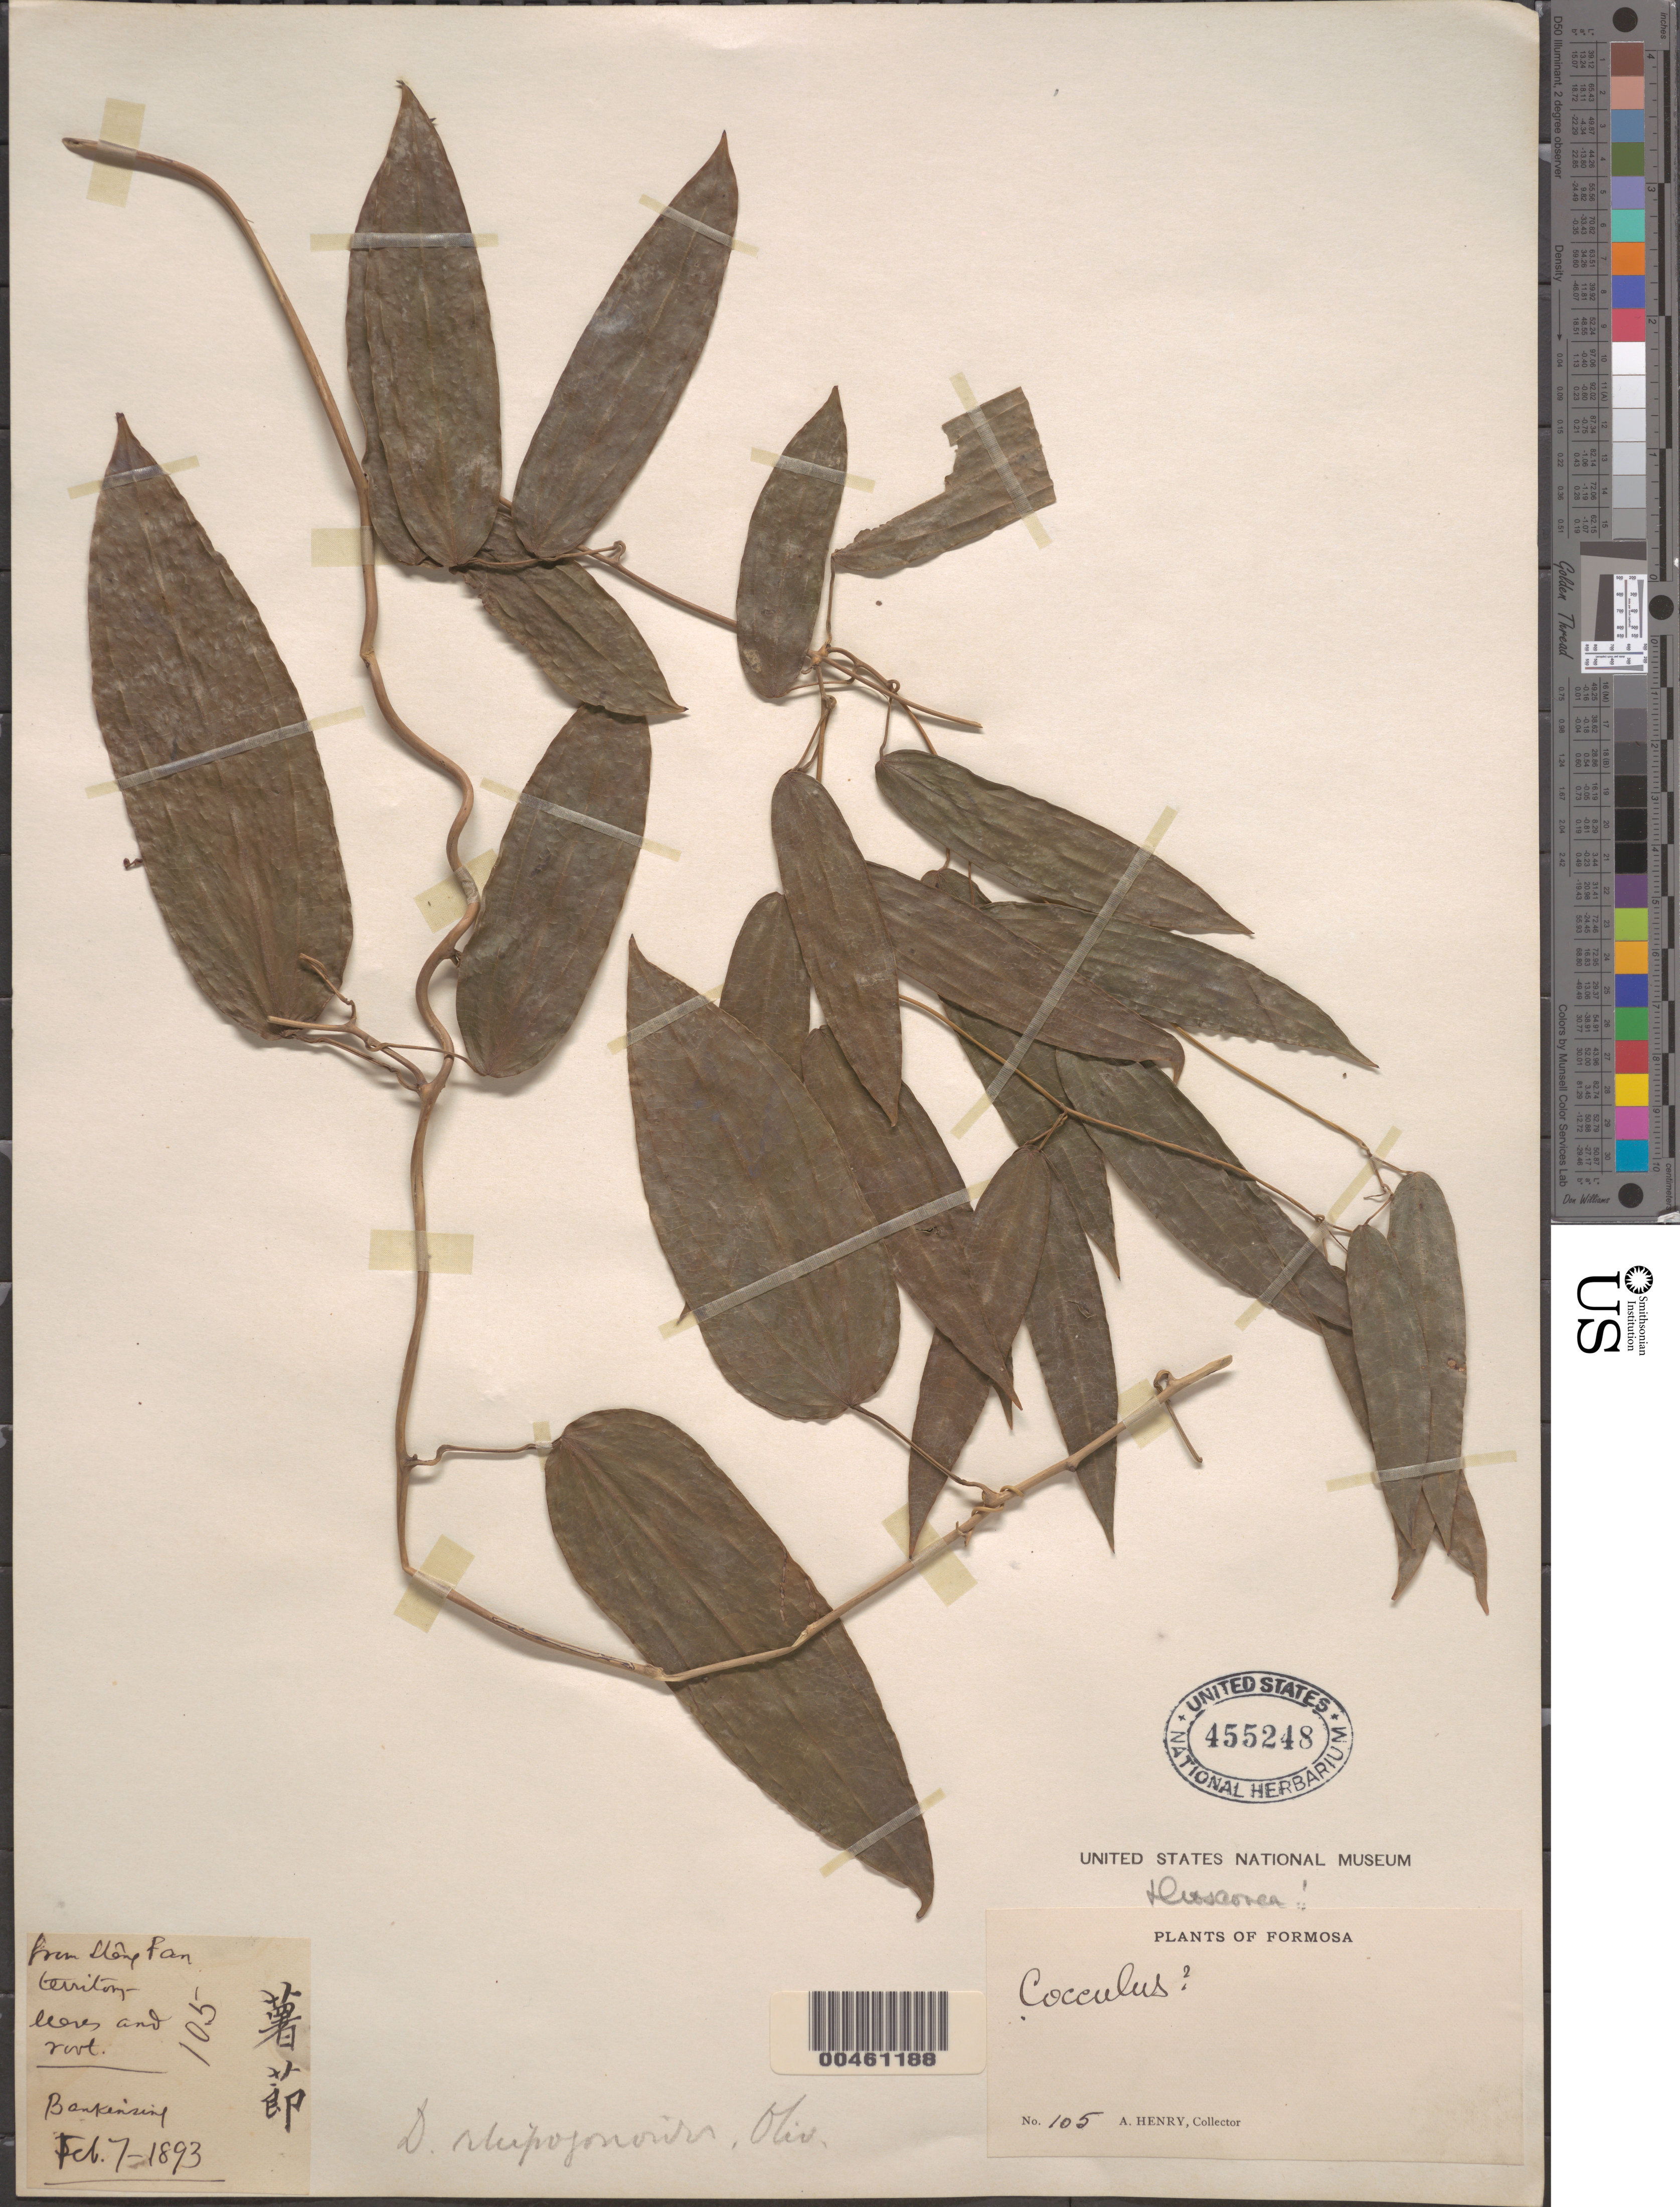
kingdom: Plantae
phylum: Tracheophyta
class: Liliopsida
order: Dioscoreales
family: Dioscoreaceae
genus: Dioscorea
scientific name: Dioscorea rhipogonoides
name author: Oliv.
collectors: A. Henry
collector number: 105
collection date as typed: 07 Feb 1893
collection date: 1893-02-07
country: Taiwan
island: Taiwan [Formosa]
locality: Bankenseng.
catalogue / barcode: US 455248